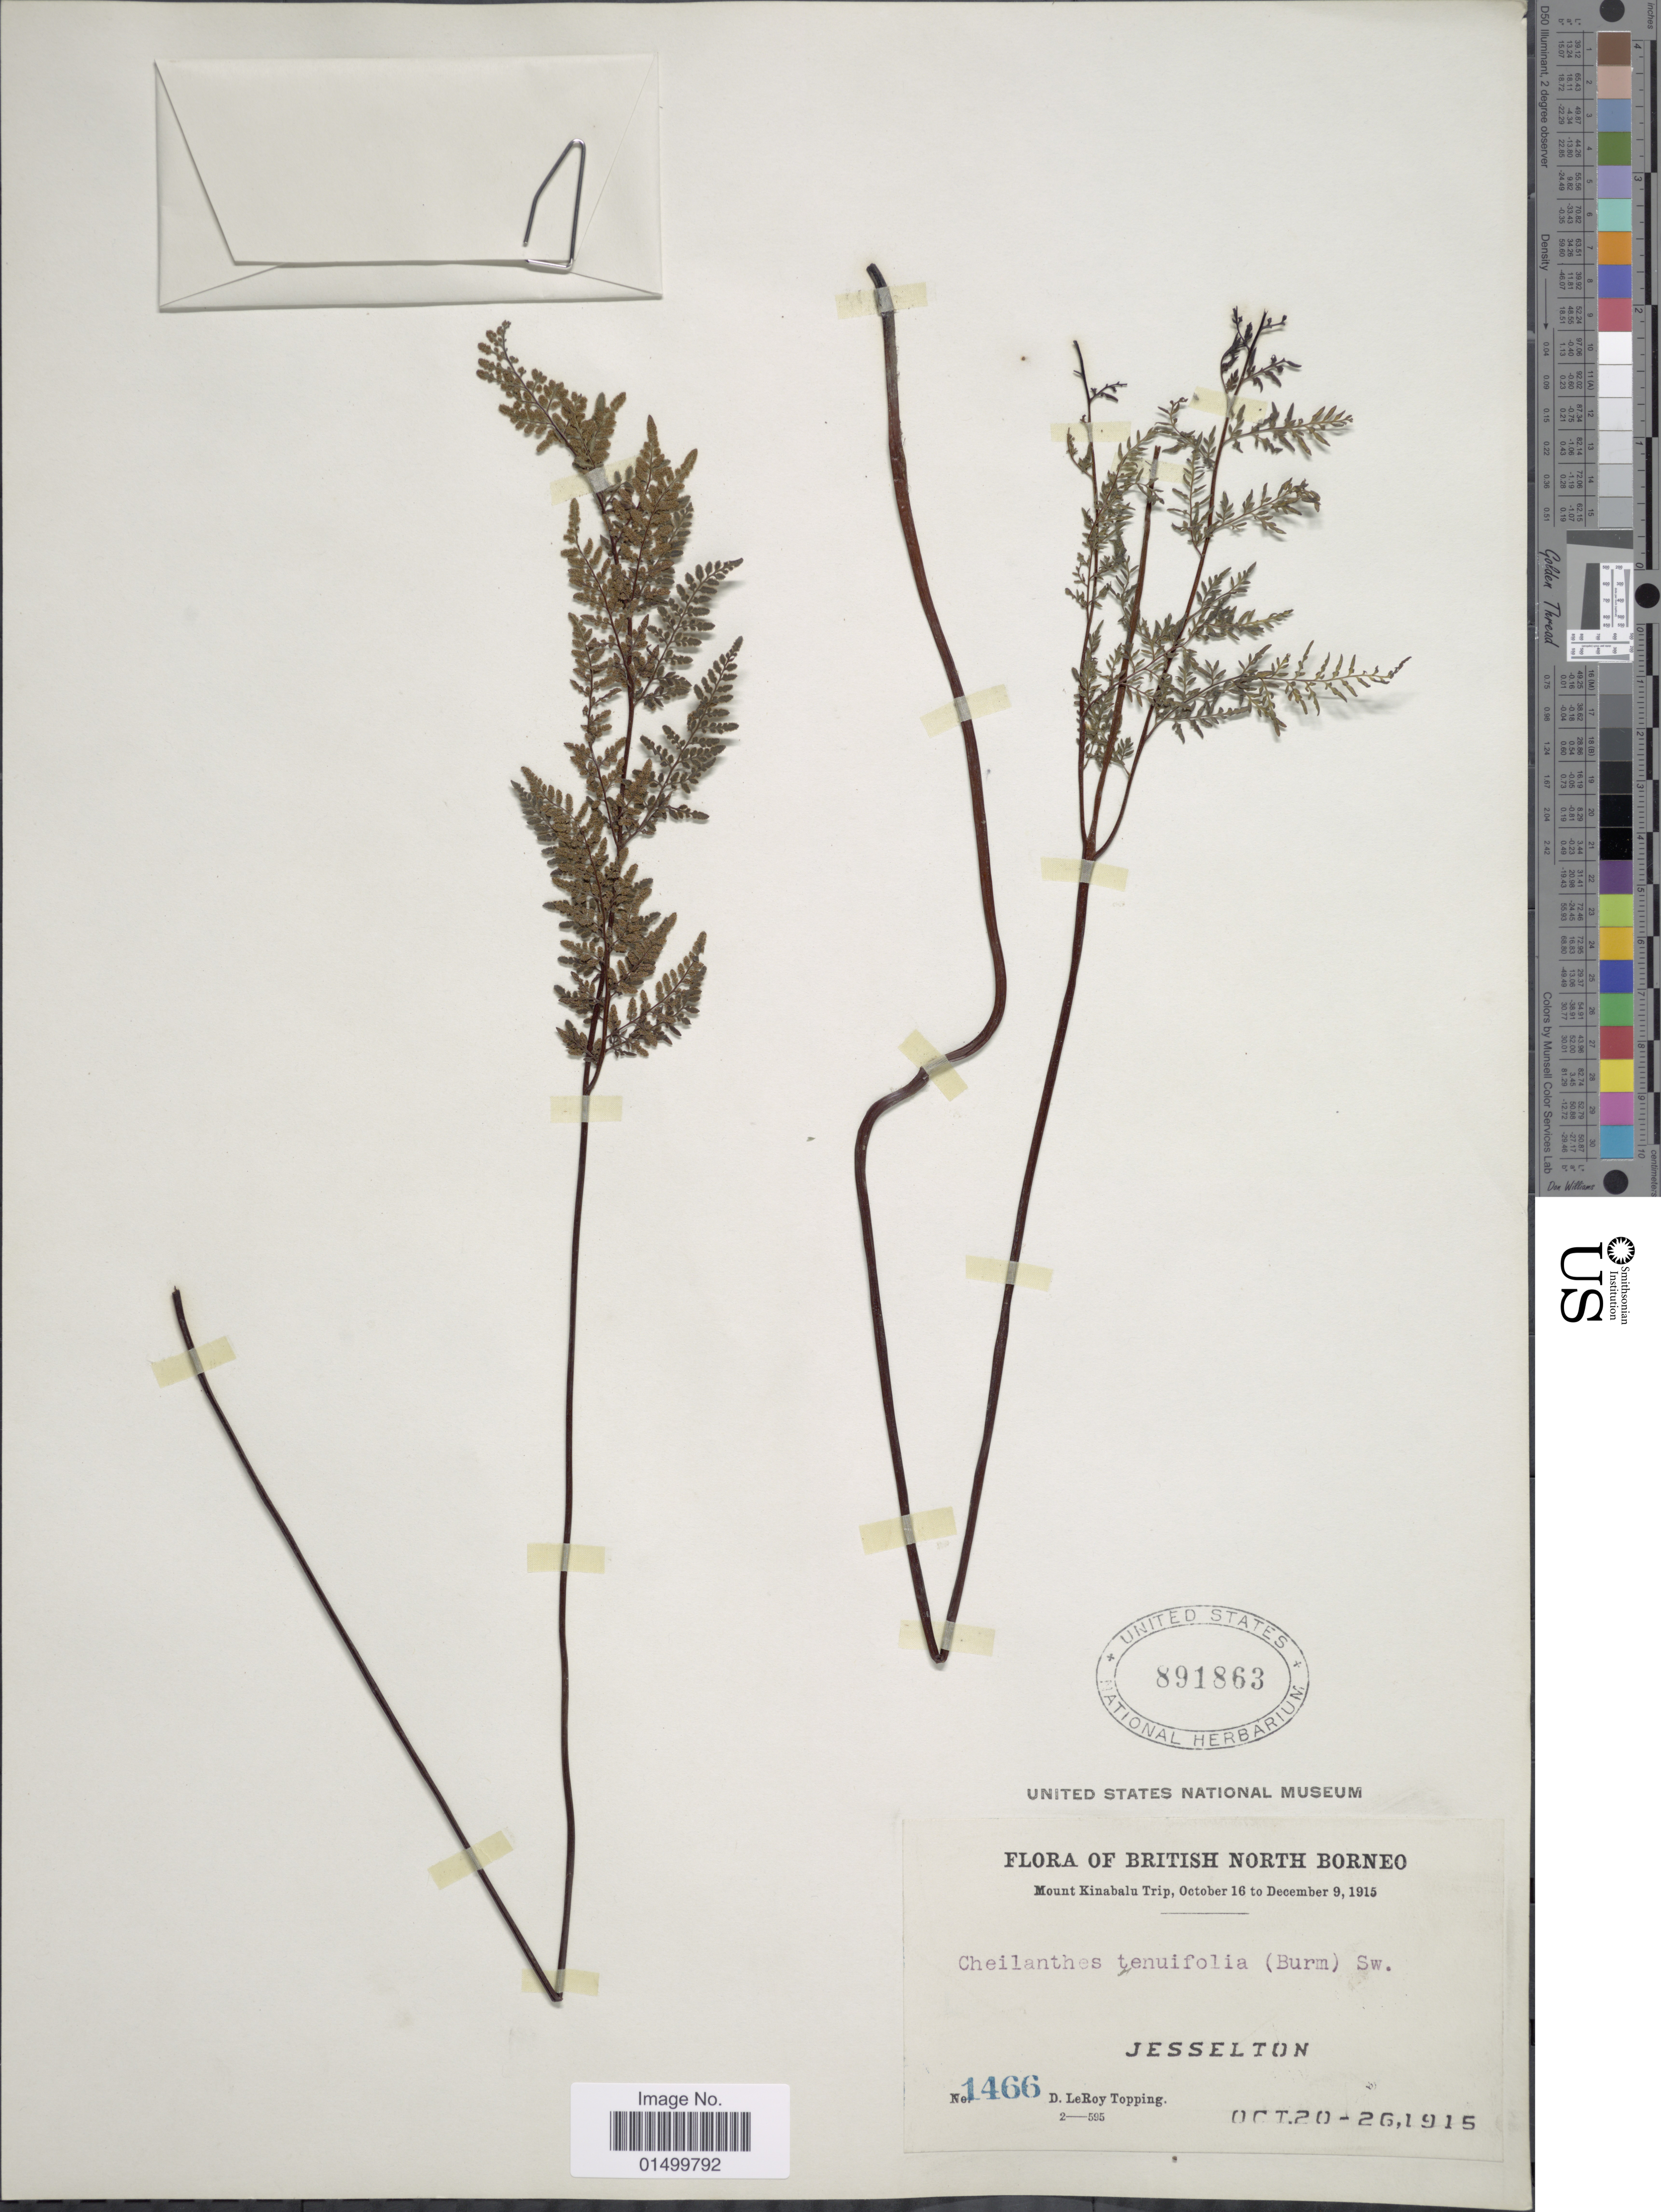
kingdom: Plantae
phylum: Tracheophyta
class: Polypodiopsida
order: Polypodiales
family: Pteridaceae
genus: Cheilanthes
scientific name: Cheilanthes tenuifolia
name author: (Burm. f.) Sw.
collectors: D. L. Topping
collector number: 1466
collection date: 1915-10-20/1915-10-26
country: Malaysia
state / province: Sabah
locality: Mount Kinabalu Trips, British North Borneo, Jesselton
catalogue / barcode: US 891863